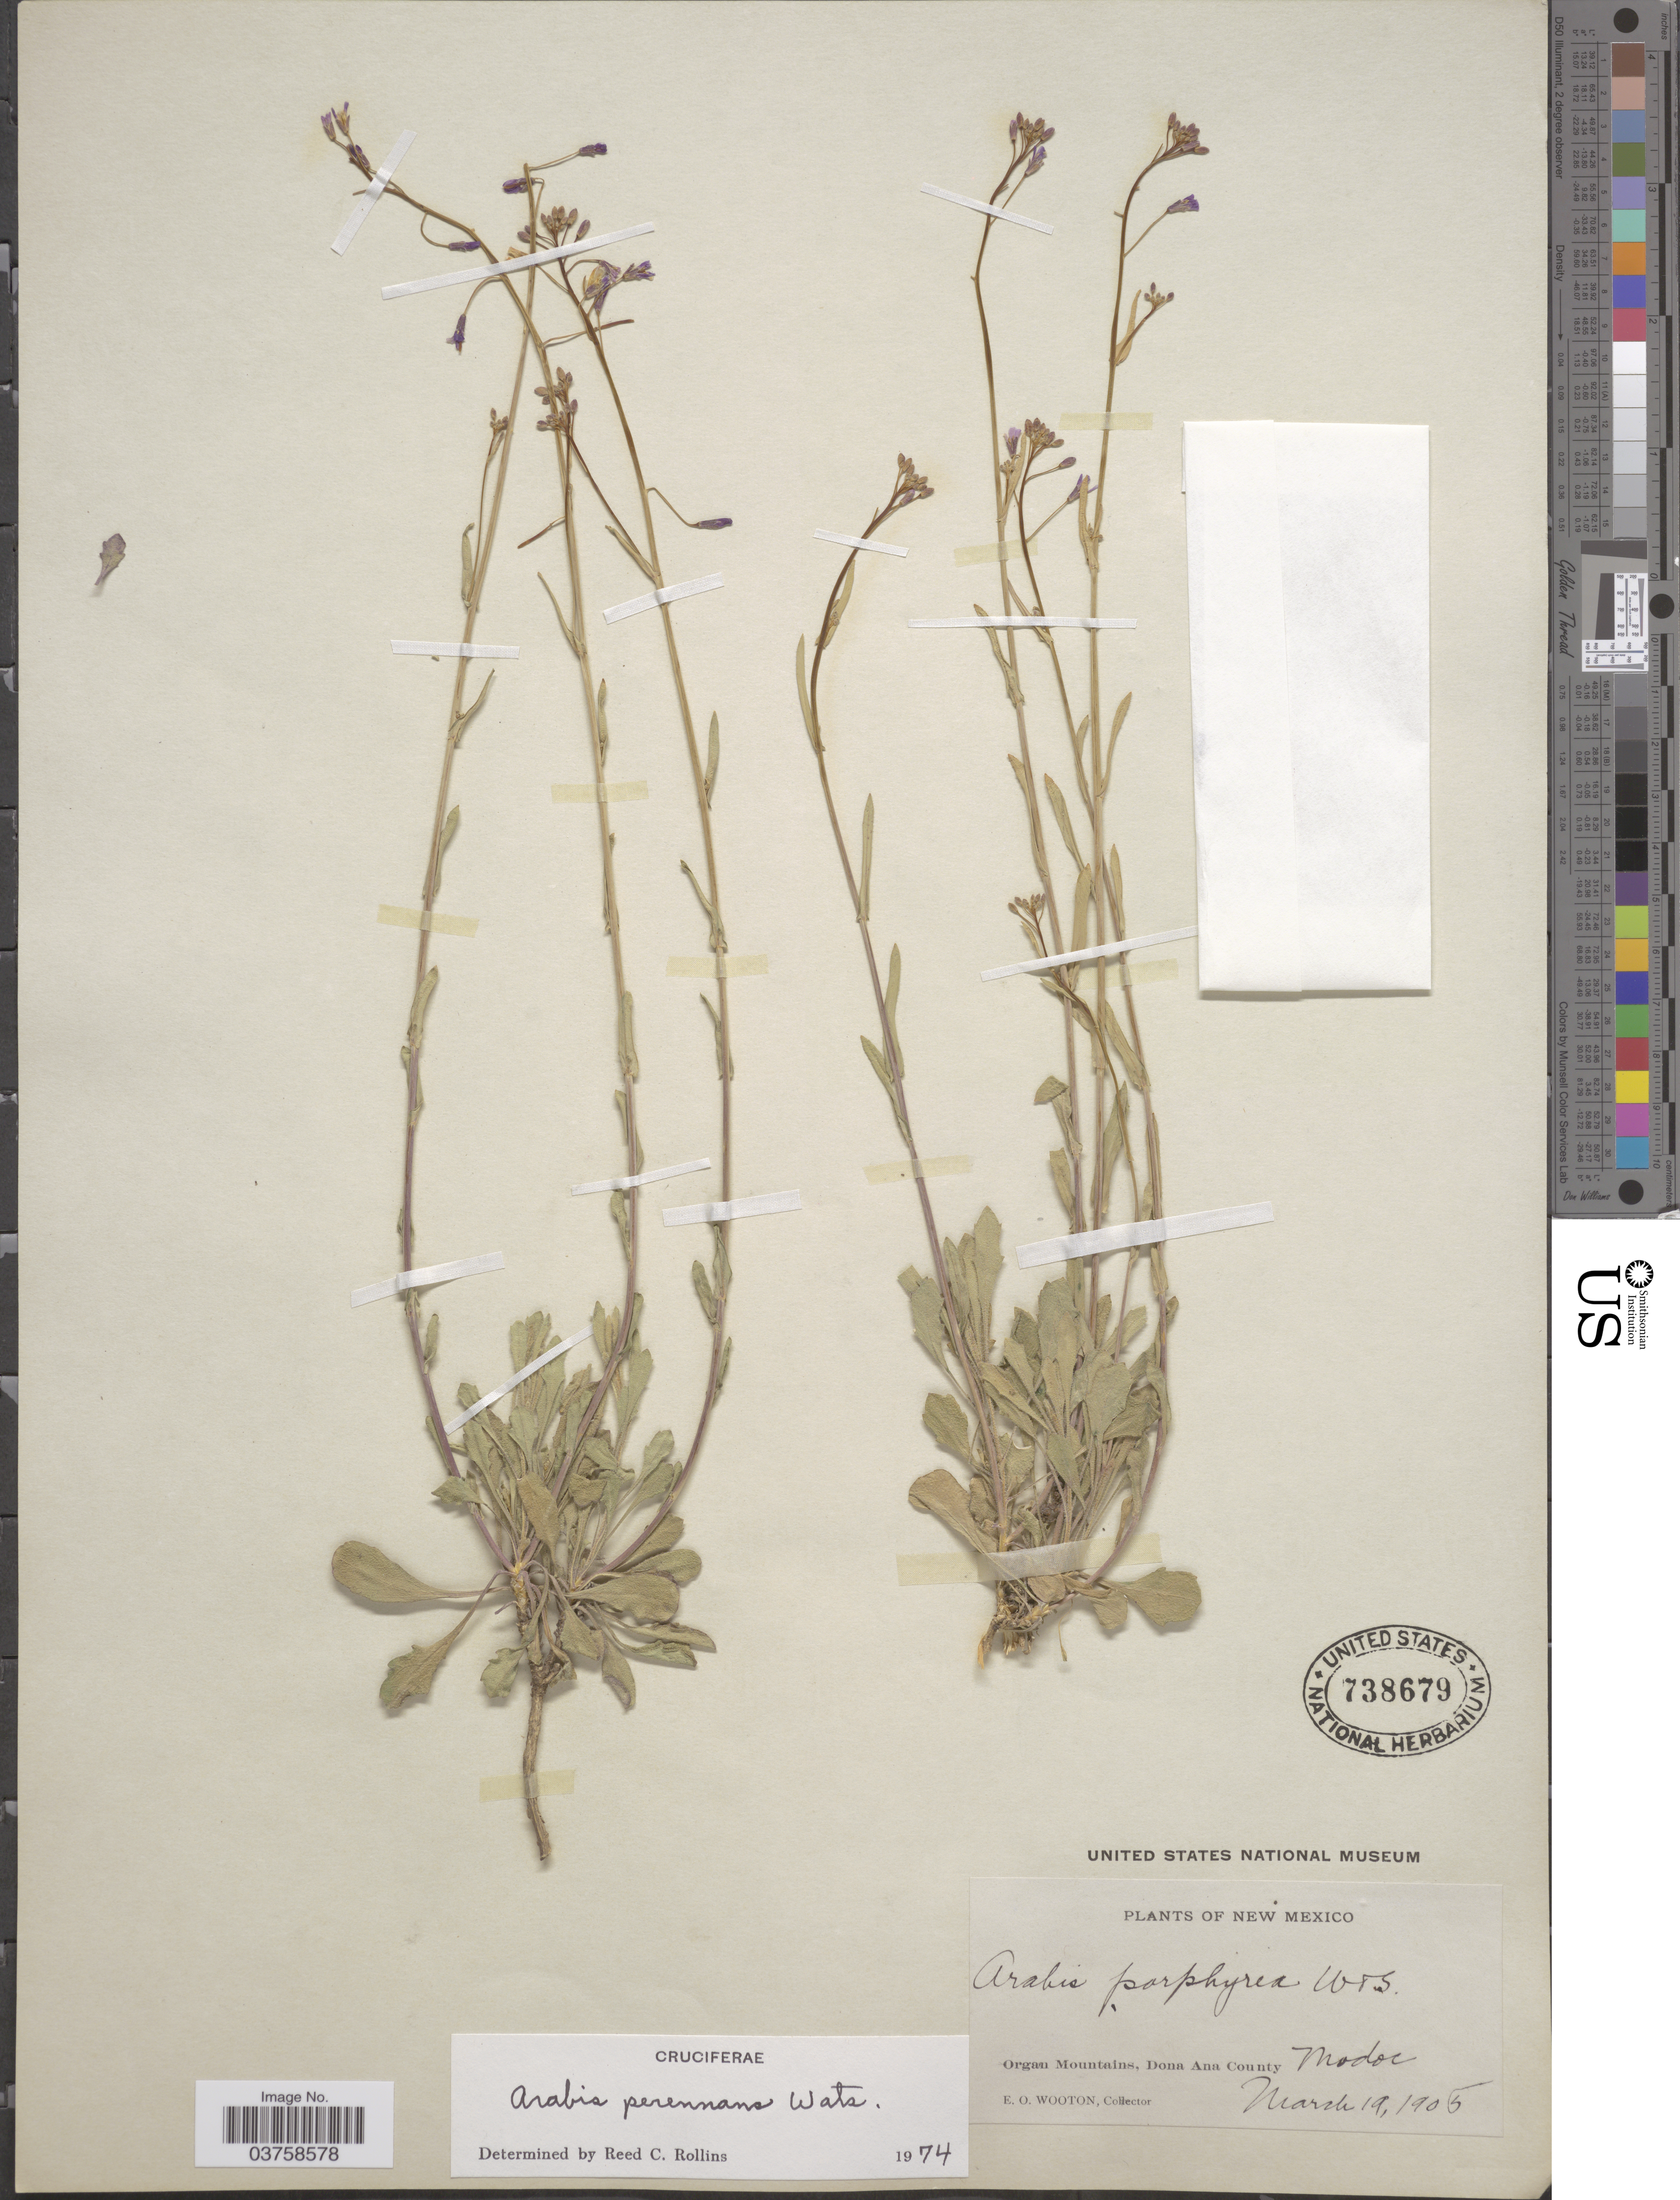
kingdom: Plantae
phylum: Tracheophyta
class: Magnoliopsida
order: Brassicales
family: Brassicaceae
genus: Arabis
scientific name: Arabis perennans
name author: S. Watson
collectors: E. O. Wooton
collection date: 1905-03-19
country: United States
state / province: New Mexico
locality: Organ Mountains, Dona Ana County. Modoc.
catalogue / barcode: US 738679